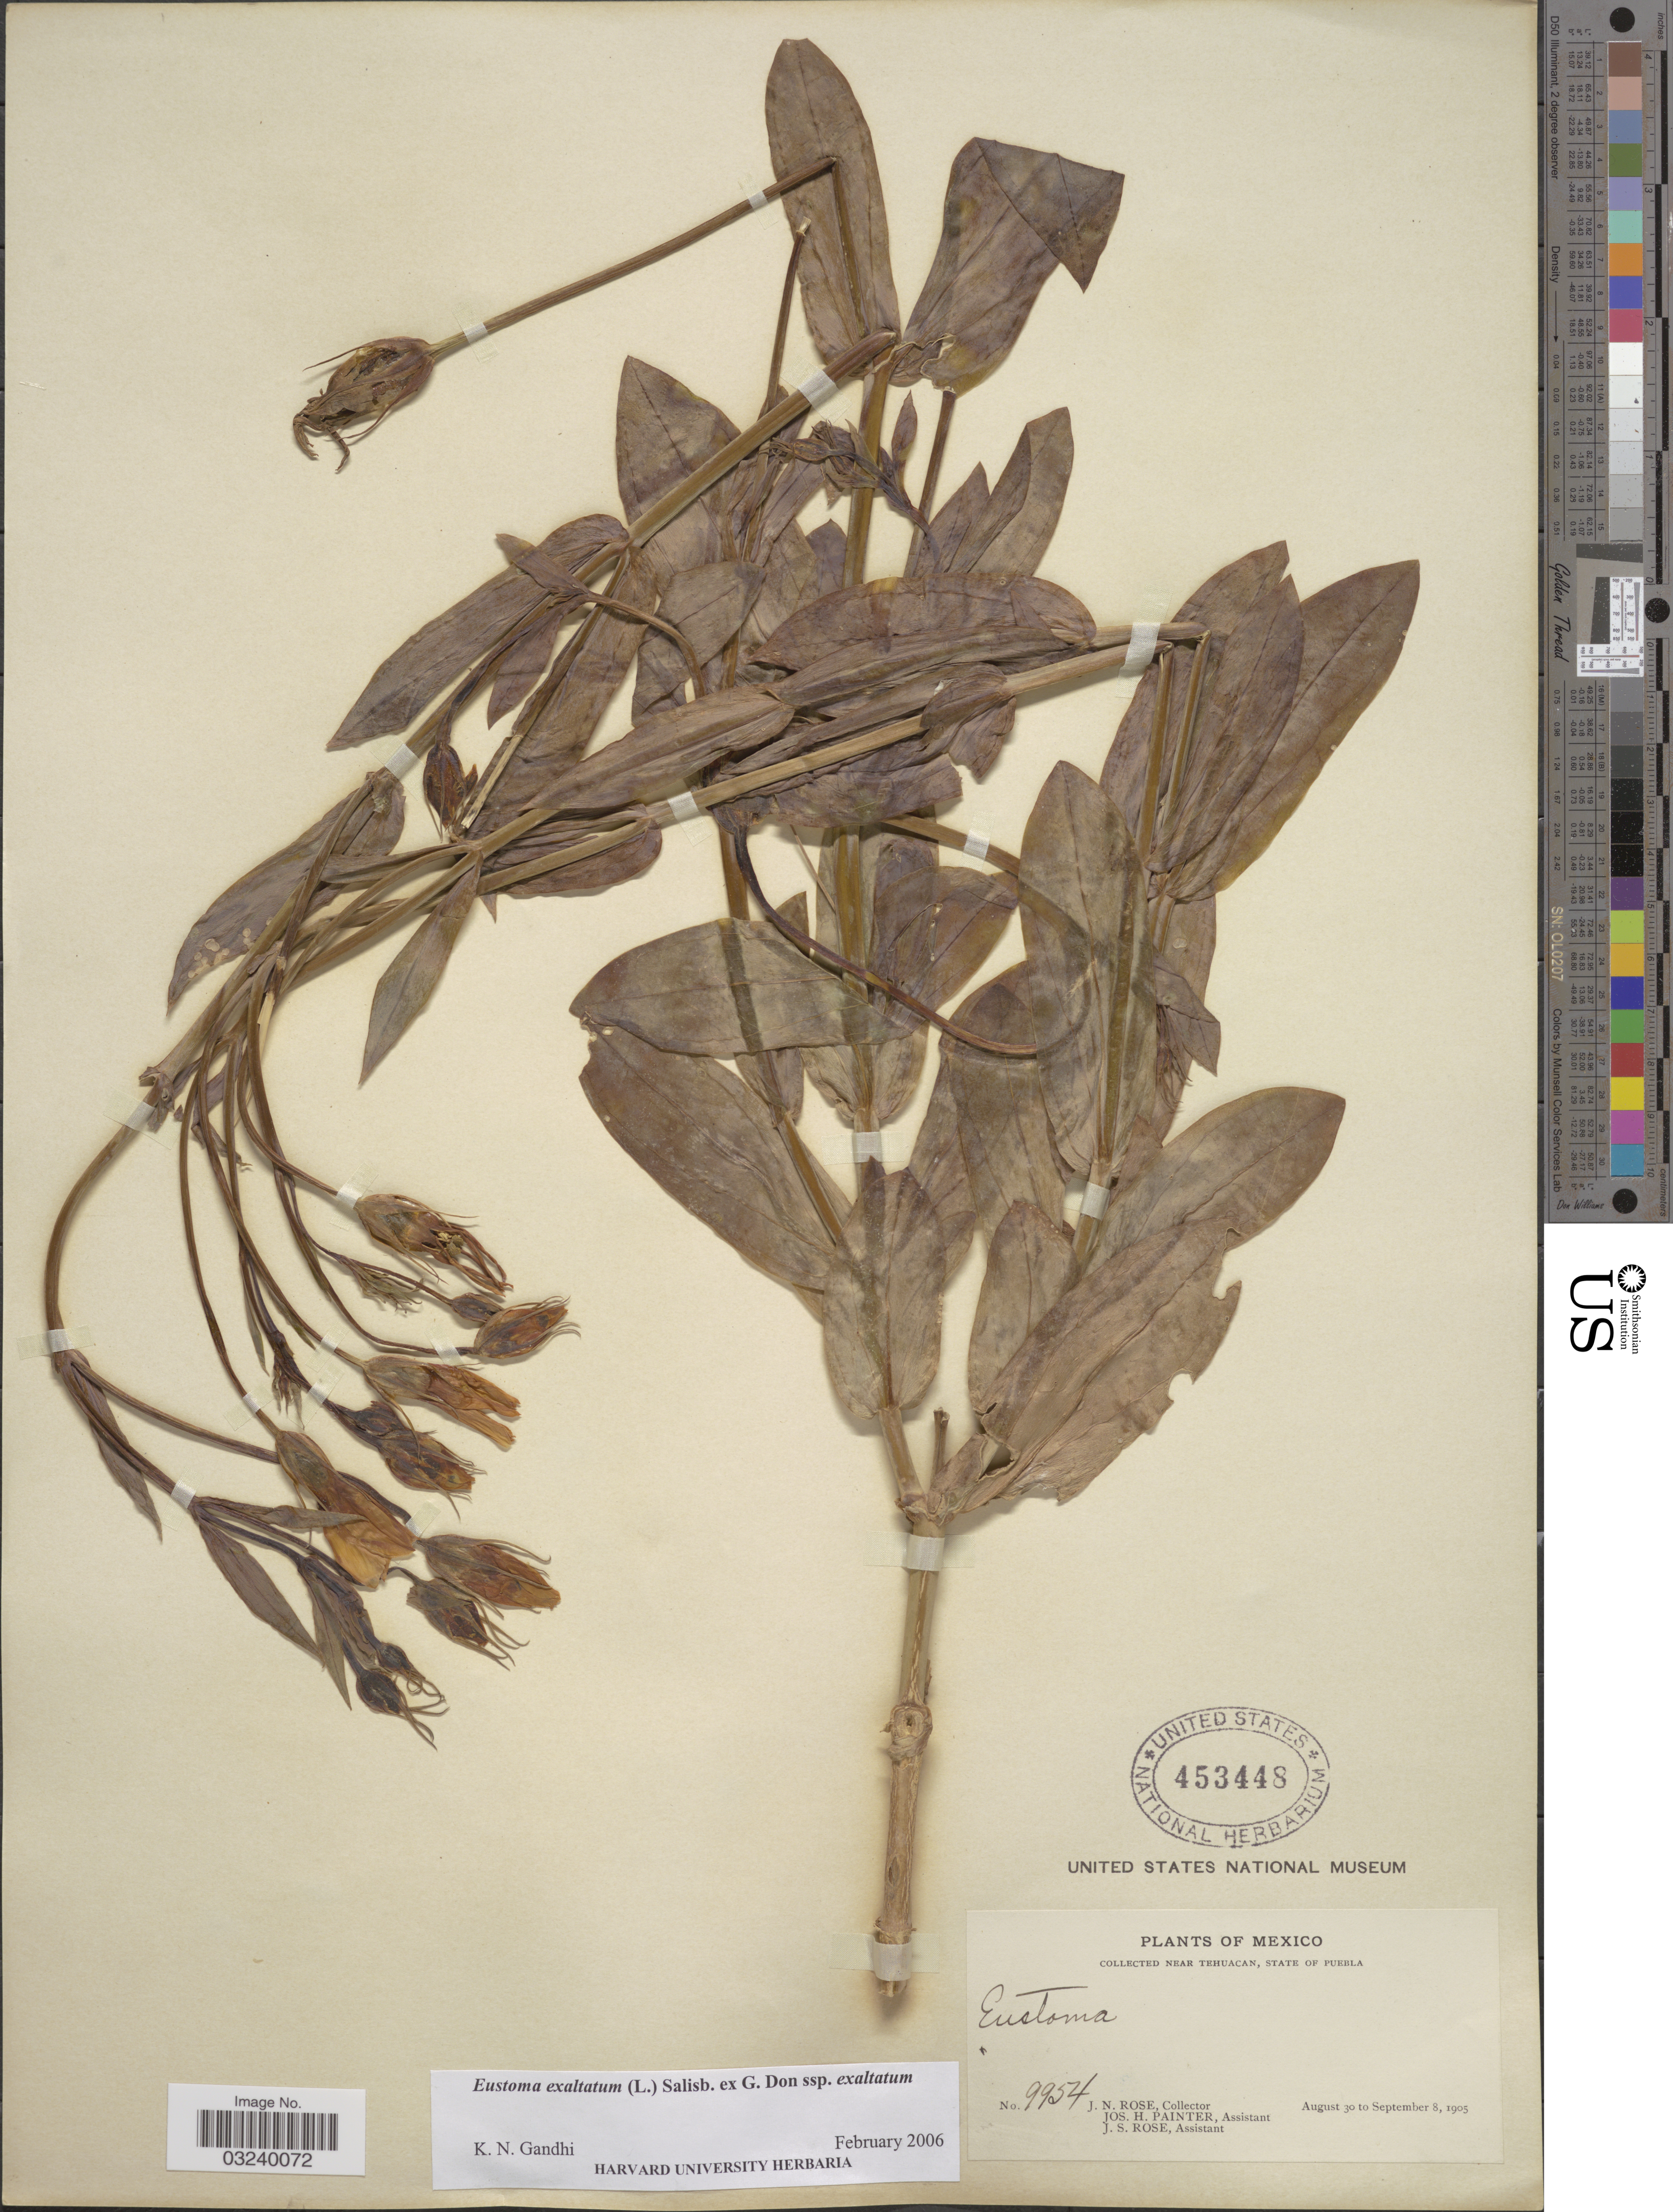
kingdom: Plantae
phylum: Tracheophyta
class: Magnoliopsida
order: Gentianales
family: Gentianaceae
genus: Eustoma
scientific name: Eustoma exaltatum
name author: (L.) Salisb. ex Don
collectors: J. N. Rose, J. H. Painter & J. S. Rose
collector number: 9954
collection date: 1905-08-30/1905-09-08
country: Mexico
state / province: Puebla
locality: Near Tehuacan, State of Puebla.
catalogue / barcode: US 453448